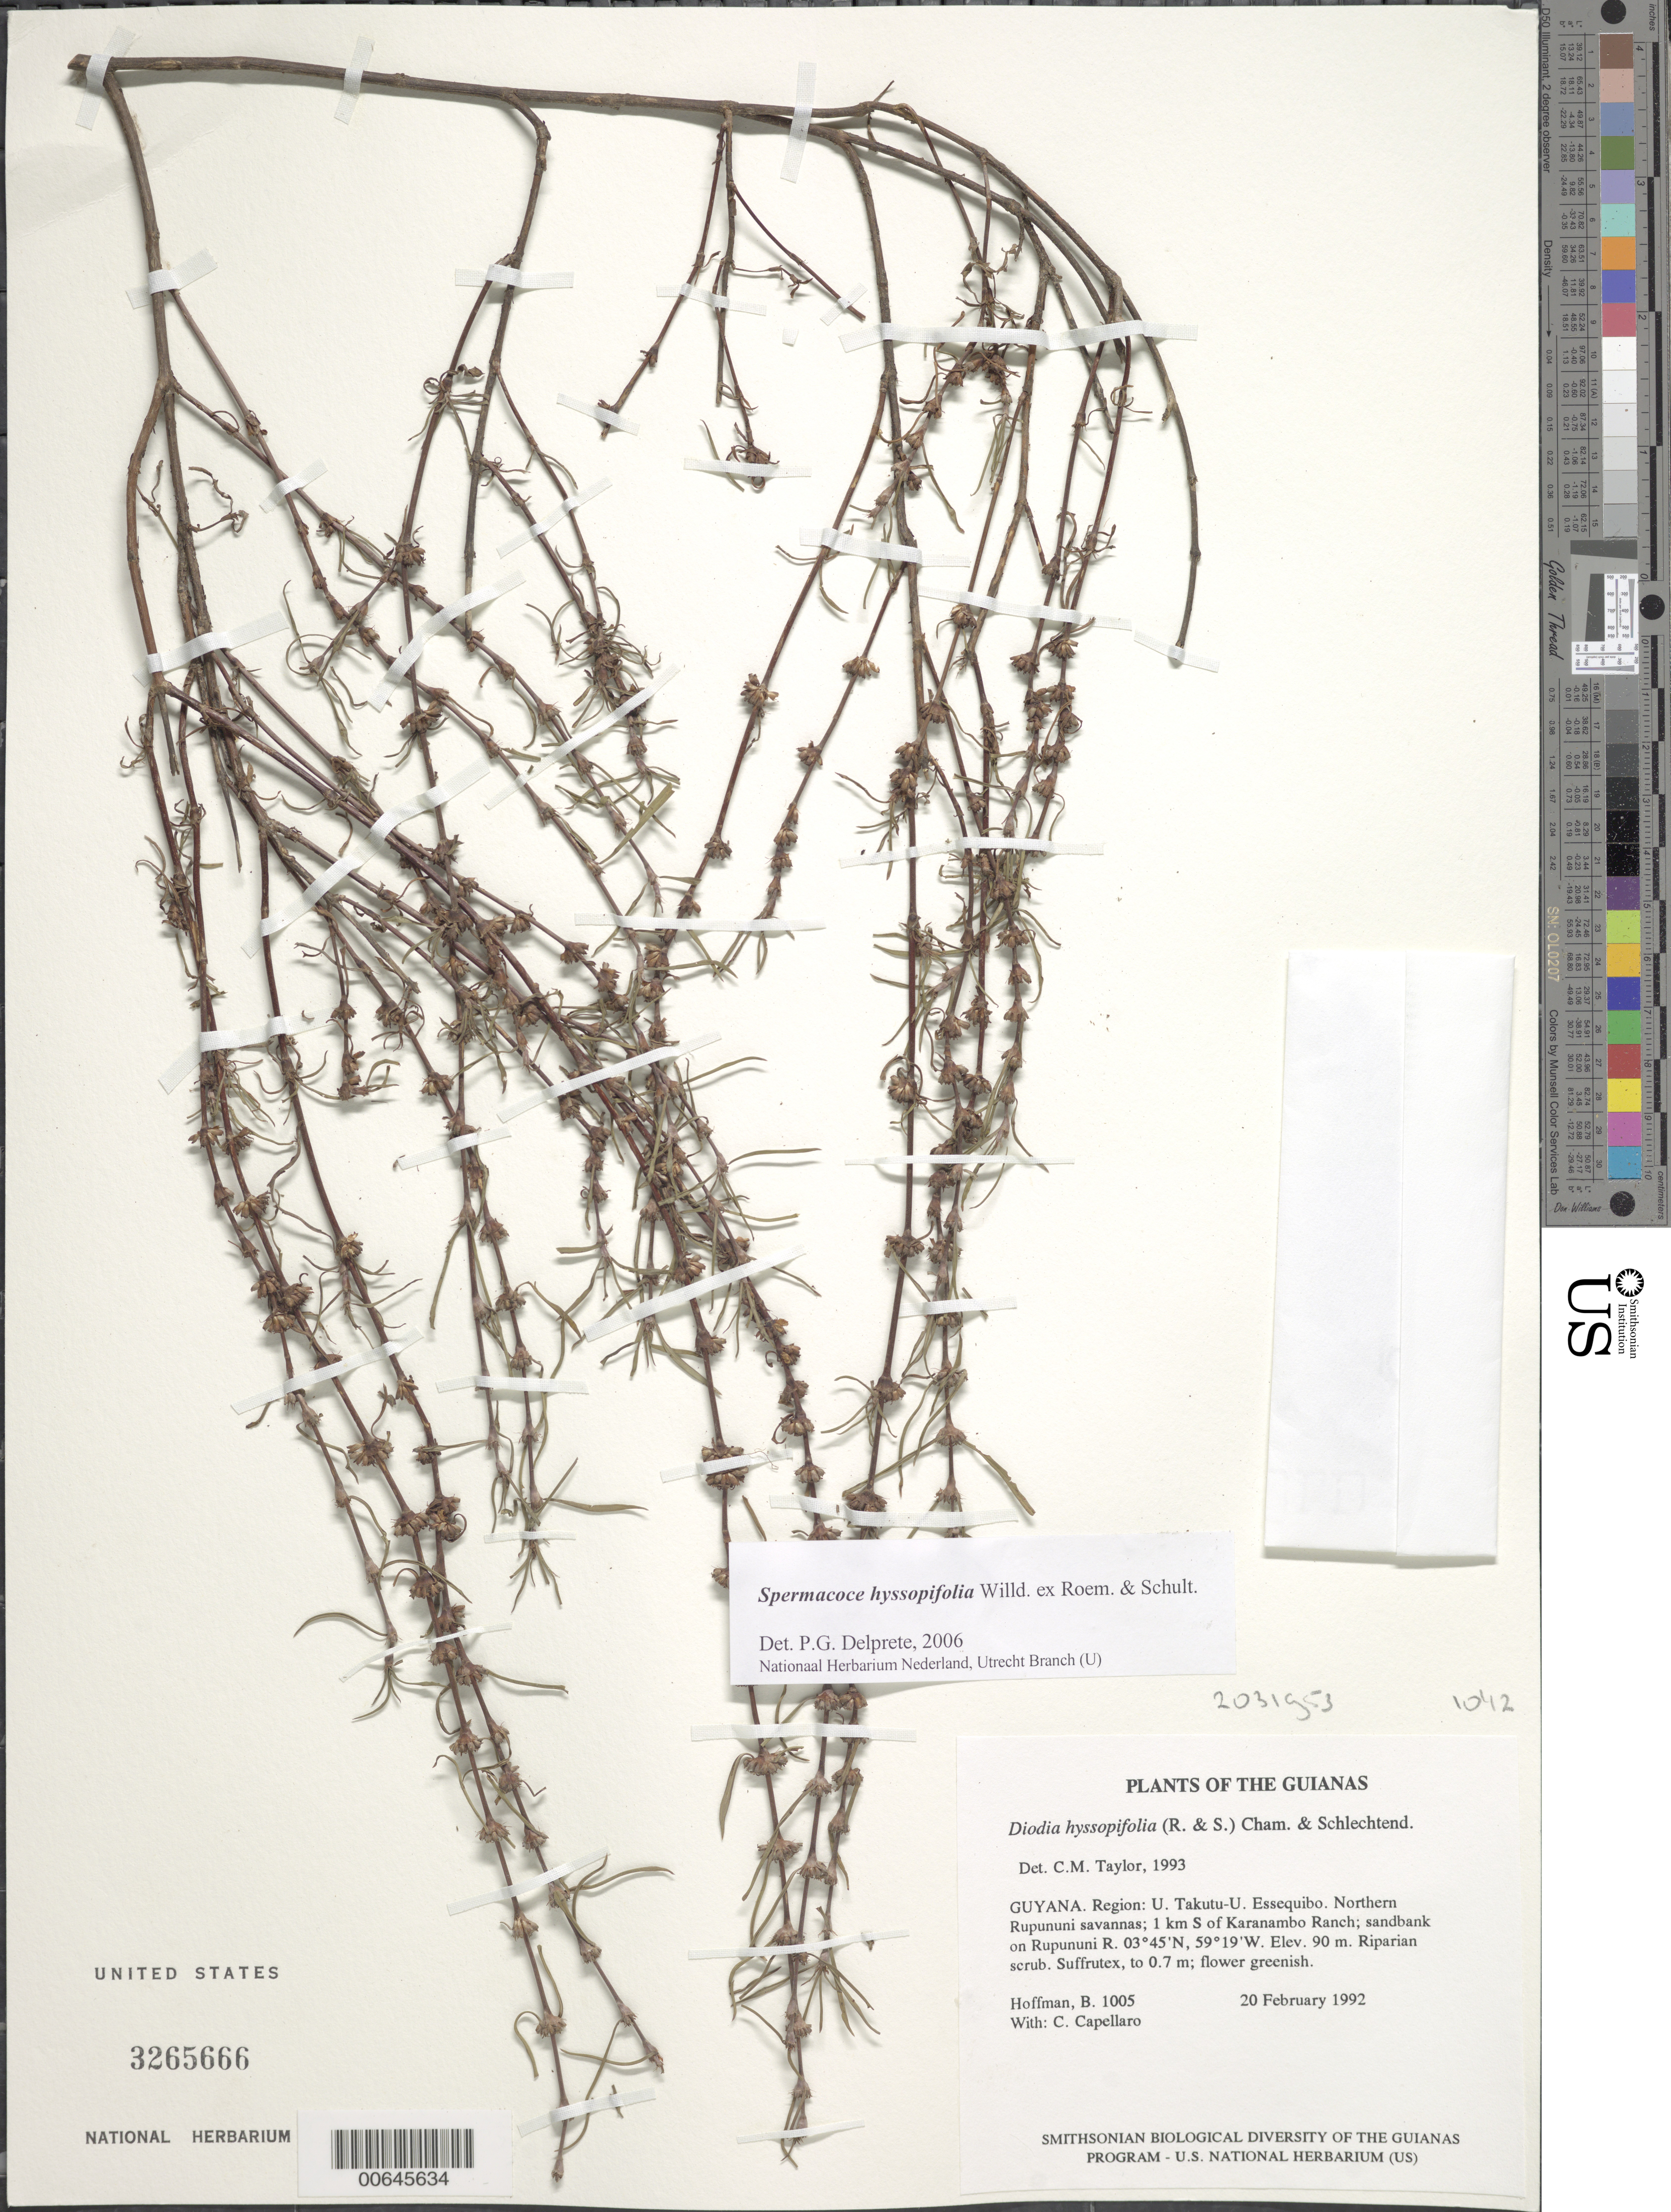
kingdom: Plantae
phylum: Tracheophyta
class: Magnoliopsida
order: Gentianales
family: Rubiaceae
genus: Spermacoce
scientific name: Spermacoce hyssopifolia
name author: Willd. ex Roem. & Schult.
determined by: Delprete, P. G., Herb. de Guyane Cay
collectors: B. Hoffman & C. Capellaro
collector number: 1005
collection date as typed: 20 February 1992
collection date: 1992-02-20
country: Guyana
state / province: U. Takutu-U. Essequibo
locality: Northern Rupununi savannas; 1 km S of Karanambo Ranch; sandbank on Rupununi River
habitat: Riparian scrub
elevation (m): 90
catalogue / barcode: US 3265666